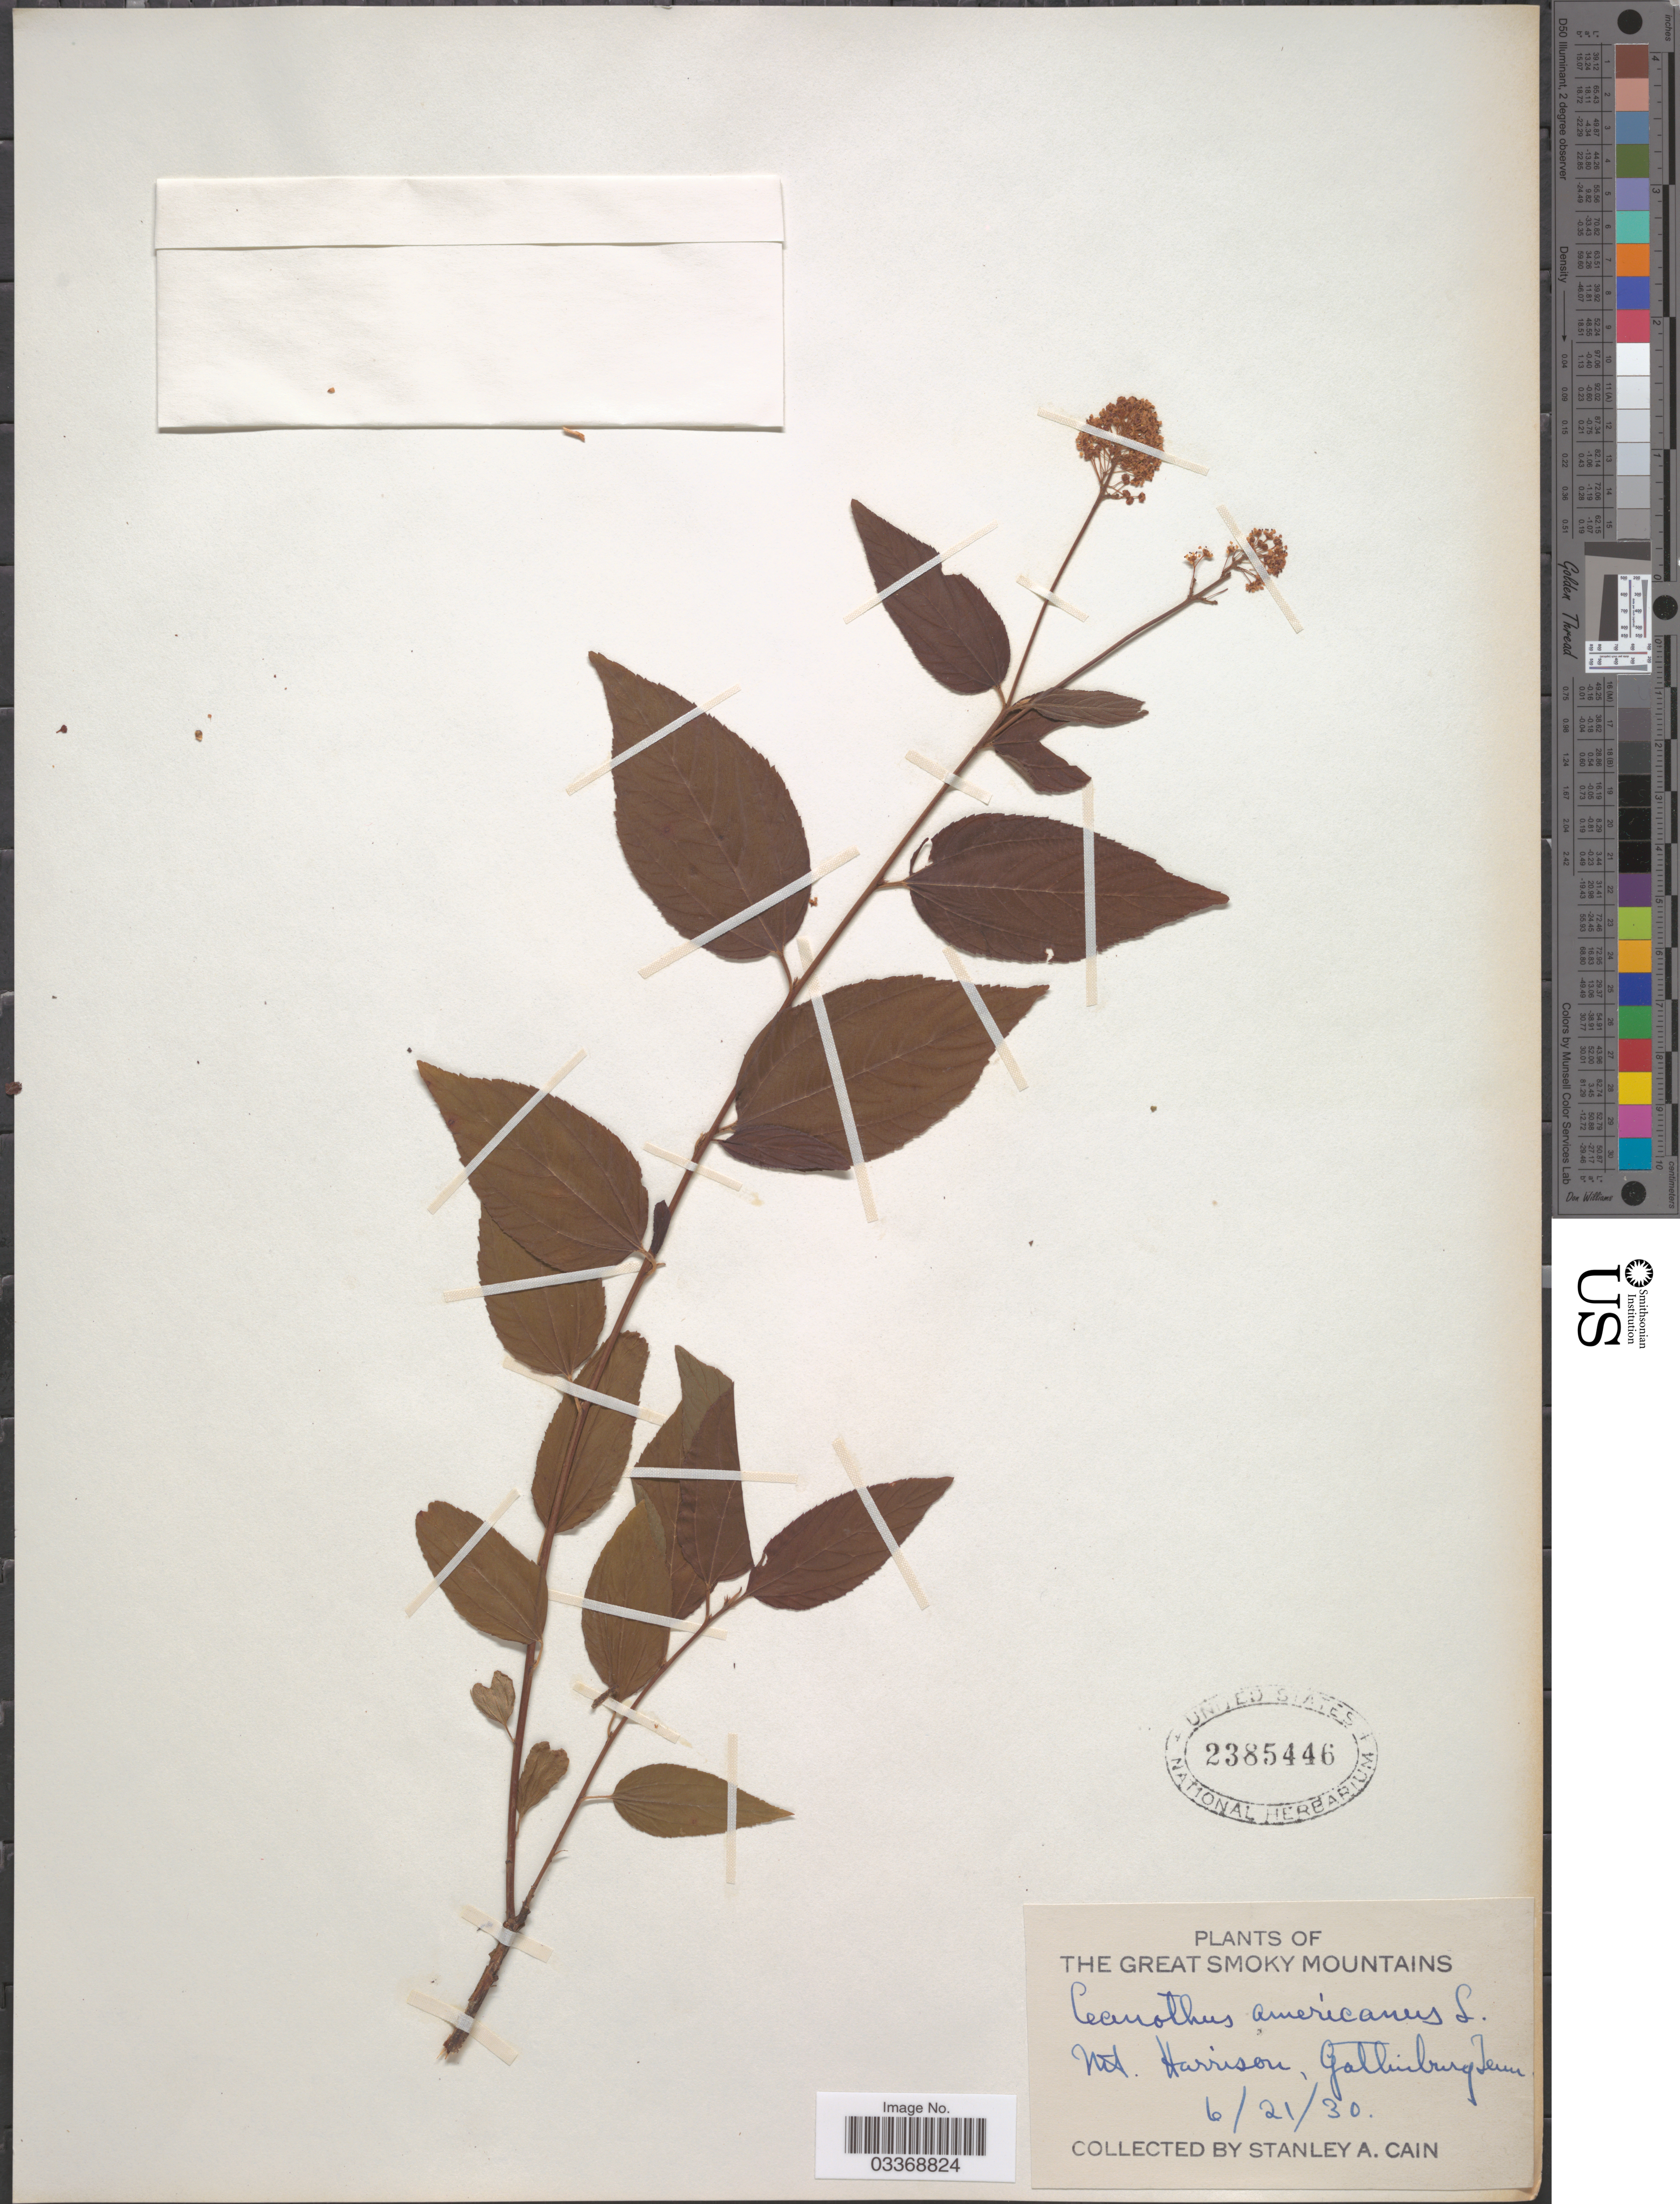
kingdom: Plantae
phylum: Tracheophyta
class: Magnoliopsida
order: Rosales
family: Rhamnaceae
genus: Ceanothus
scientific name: Ceanothus americanus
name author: L.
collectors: S. Cain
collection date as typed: Transcribed d/m/y: 21/3/30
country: United States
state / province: Tennessee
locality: The Great Smoky Mountains. Mt. Harrison, Gatlinburg.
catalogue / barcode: US 2385446